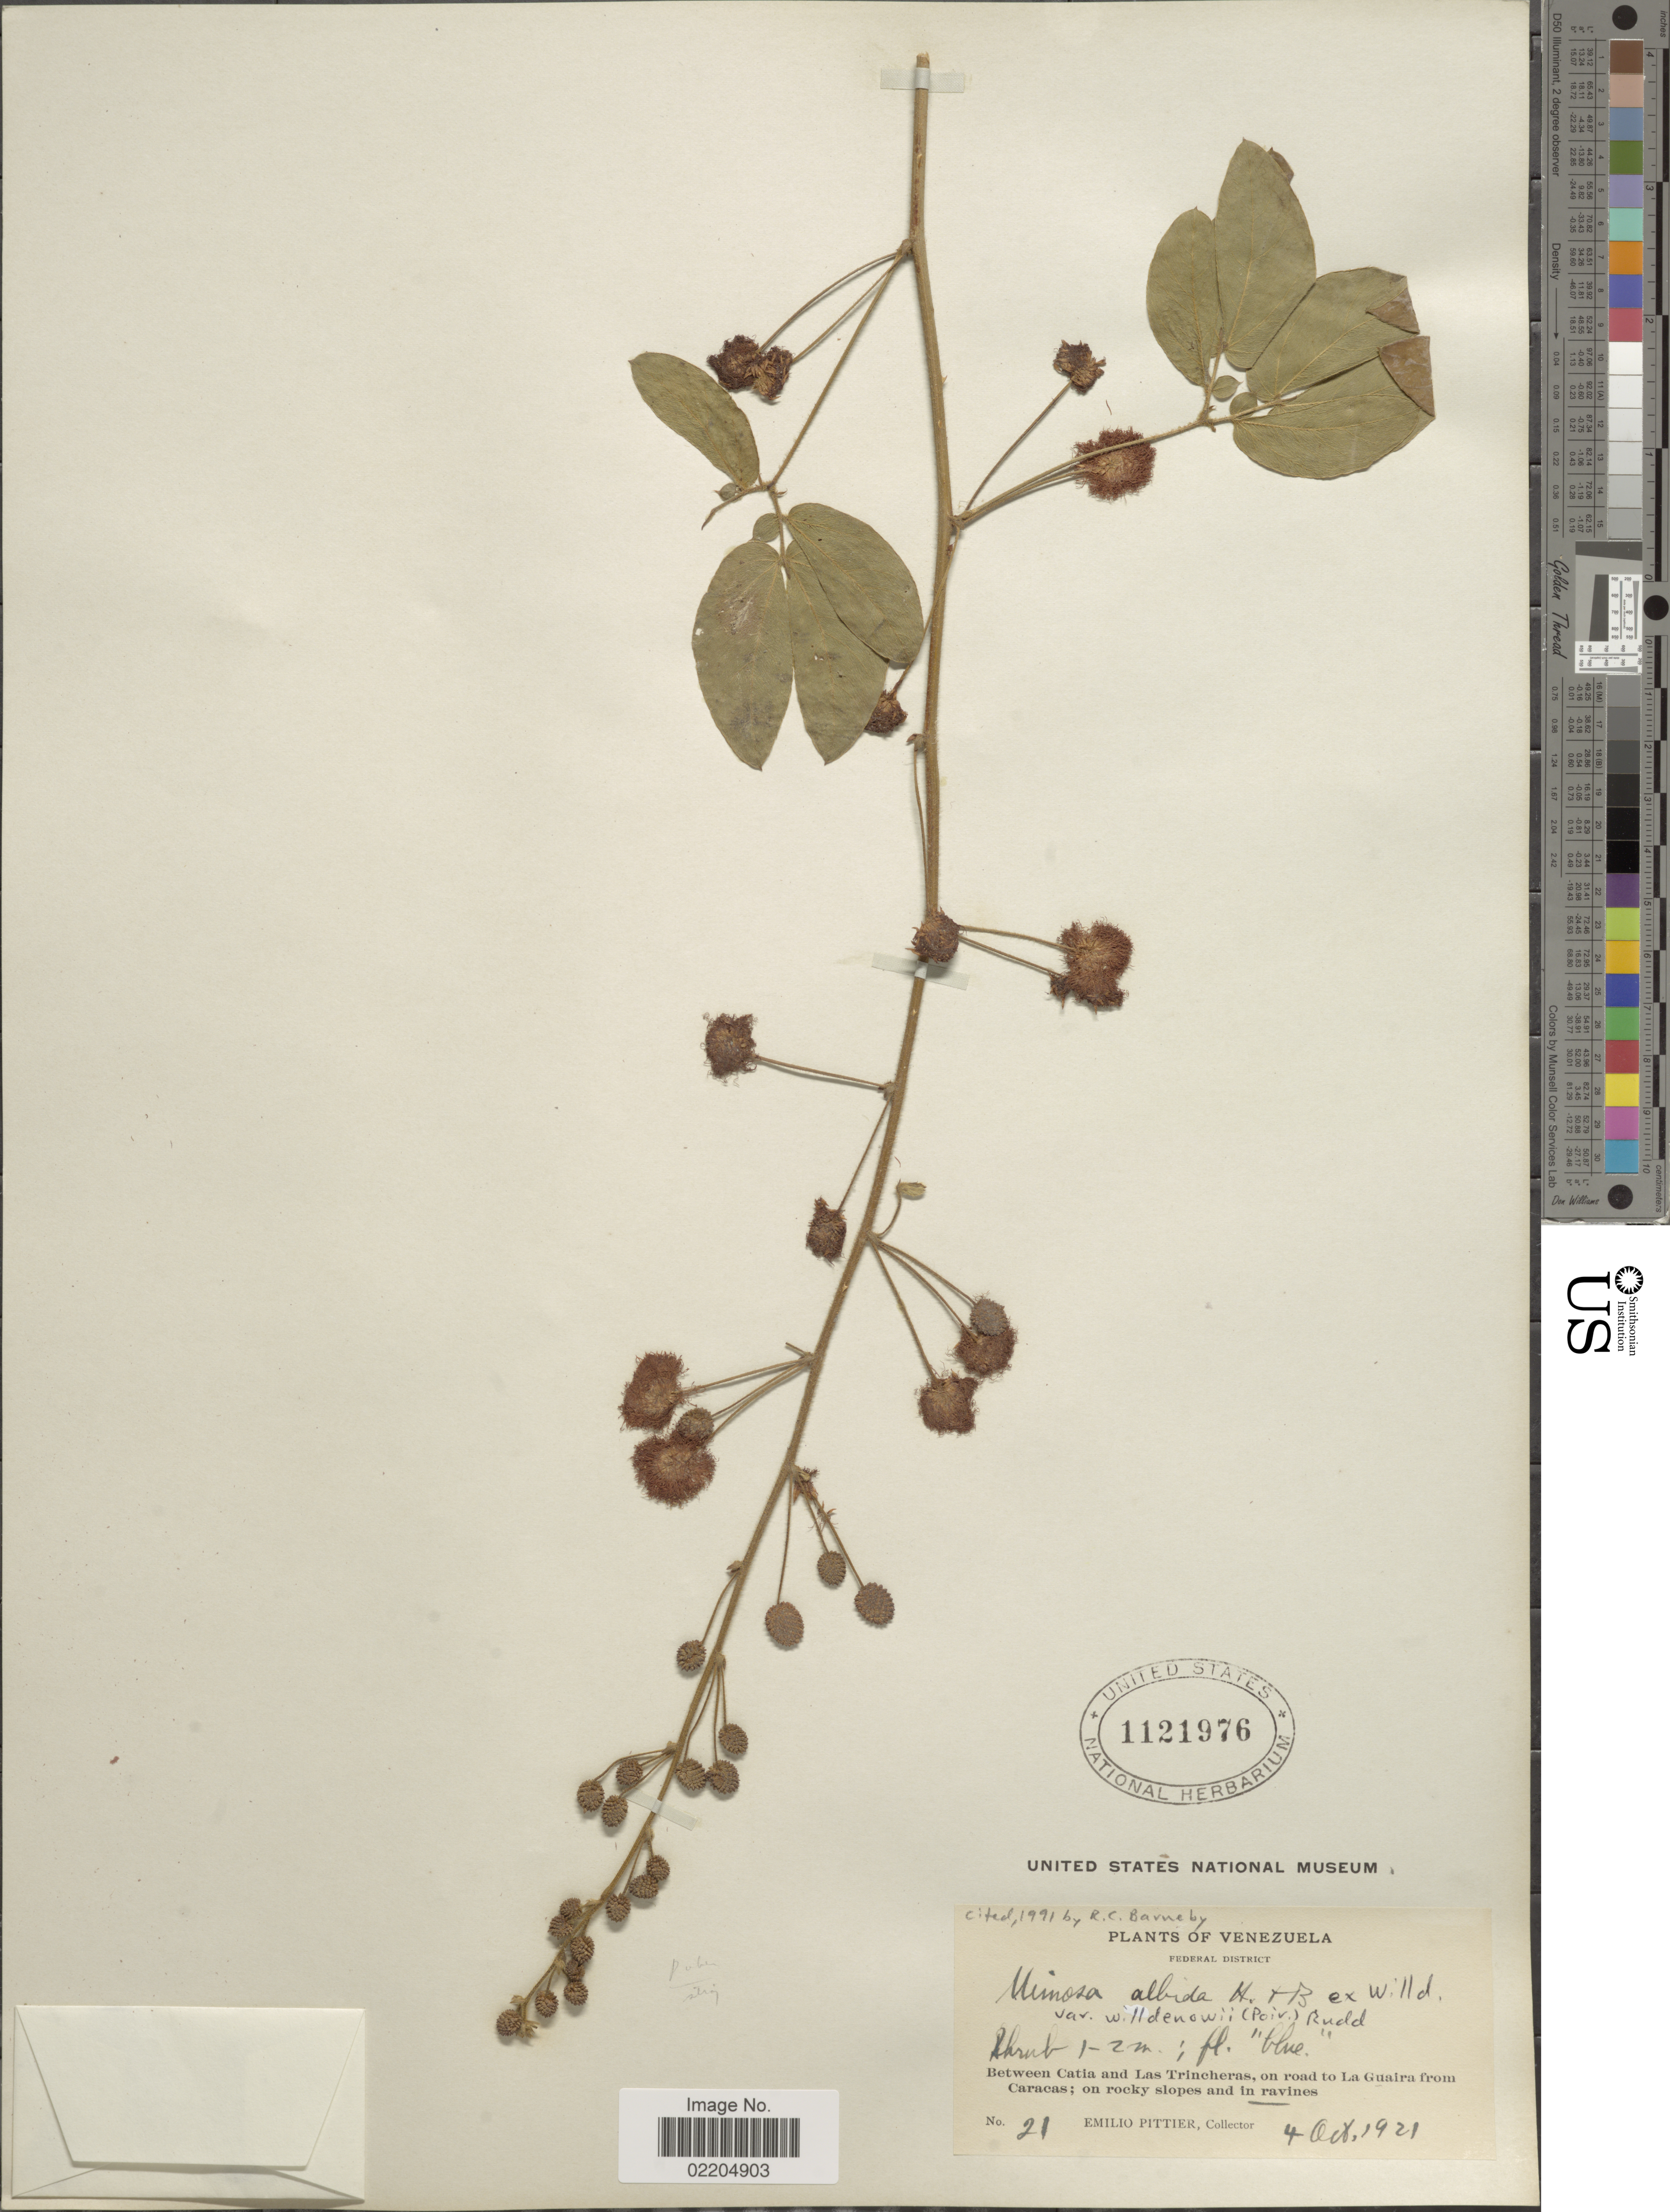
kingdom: Plantae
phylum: Tracheophyta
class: Magnoliopsida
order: Fabales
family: Fabaceae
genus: Mimosa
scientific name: Mimosa albida var. willdenowii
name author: (Poir.) Rudd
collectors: E. Pittier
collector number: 21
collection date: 1921-10-04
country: Venezuela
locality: Federal District, Between Catia and Las Trincheras, on road to La Guaira from Caracas; on rocky slopes and in ravines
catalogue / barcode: US 1121976